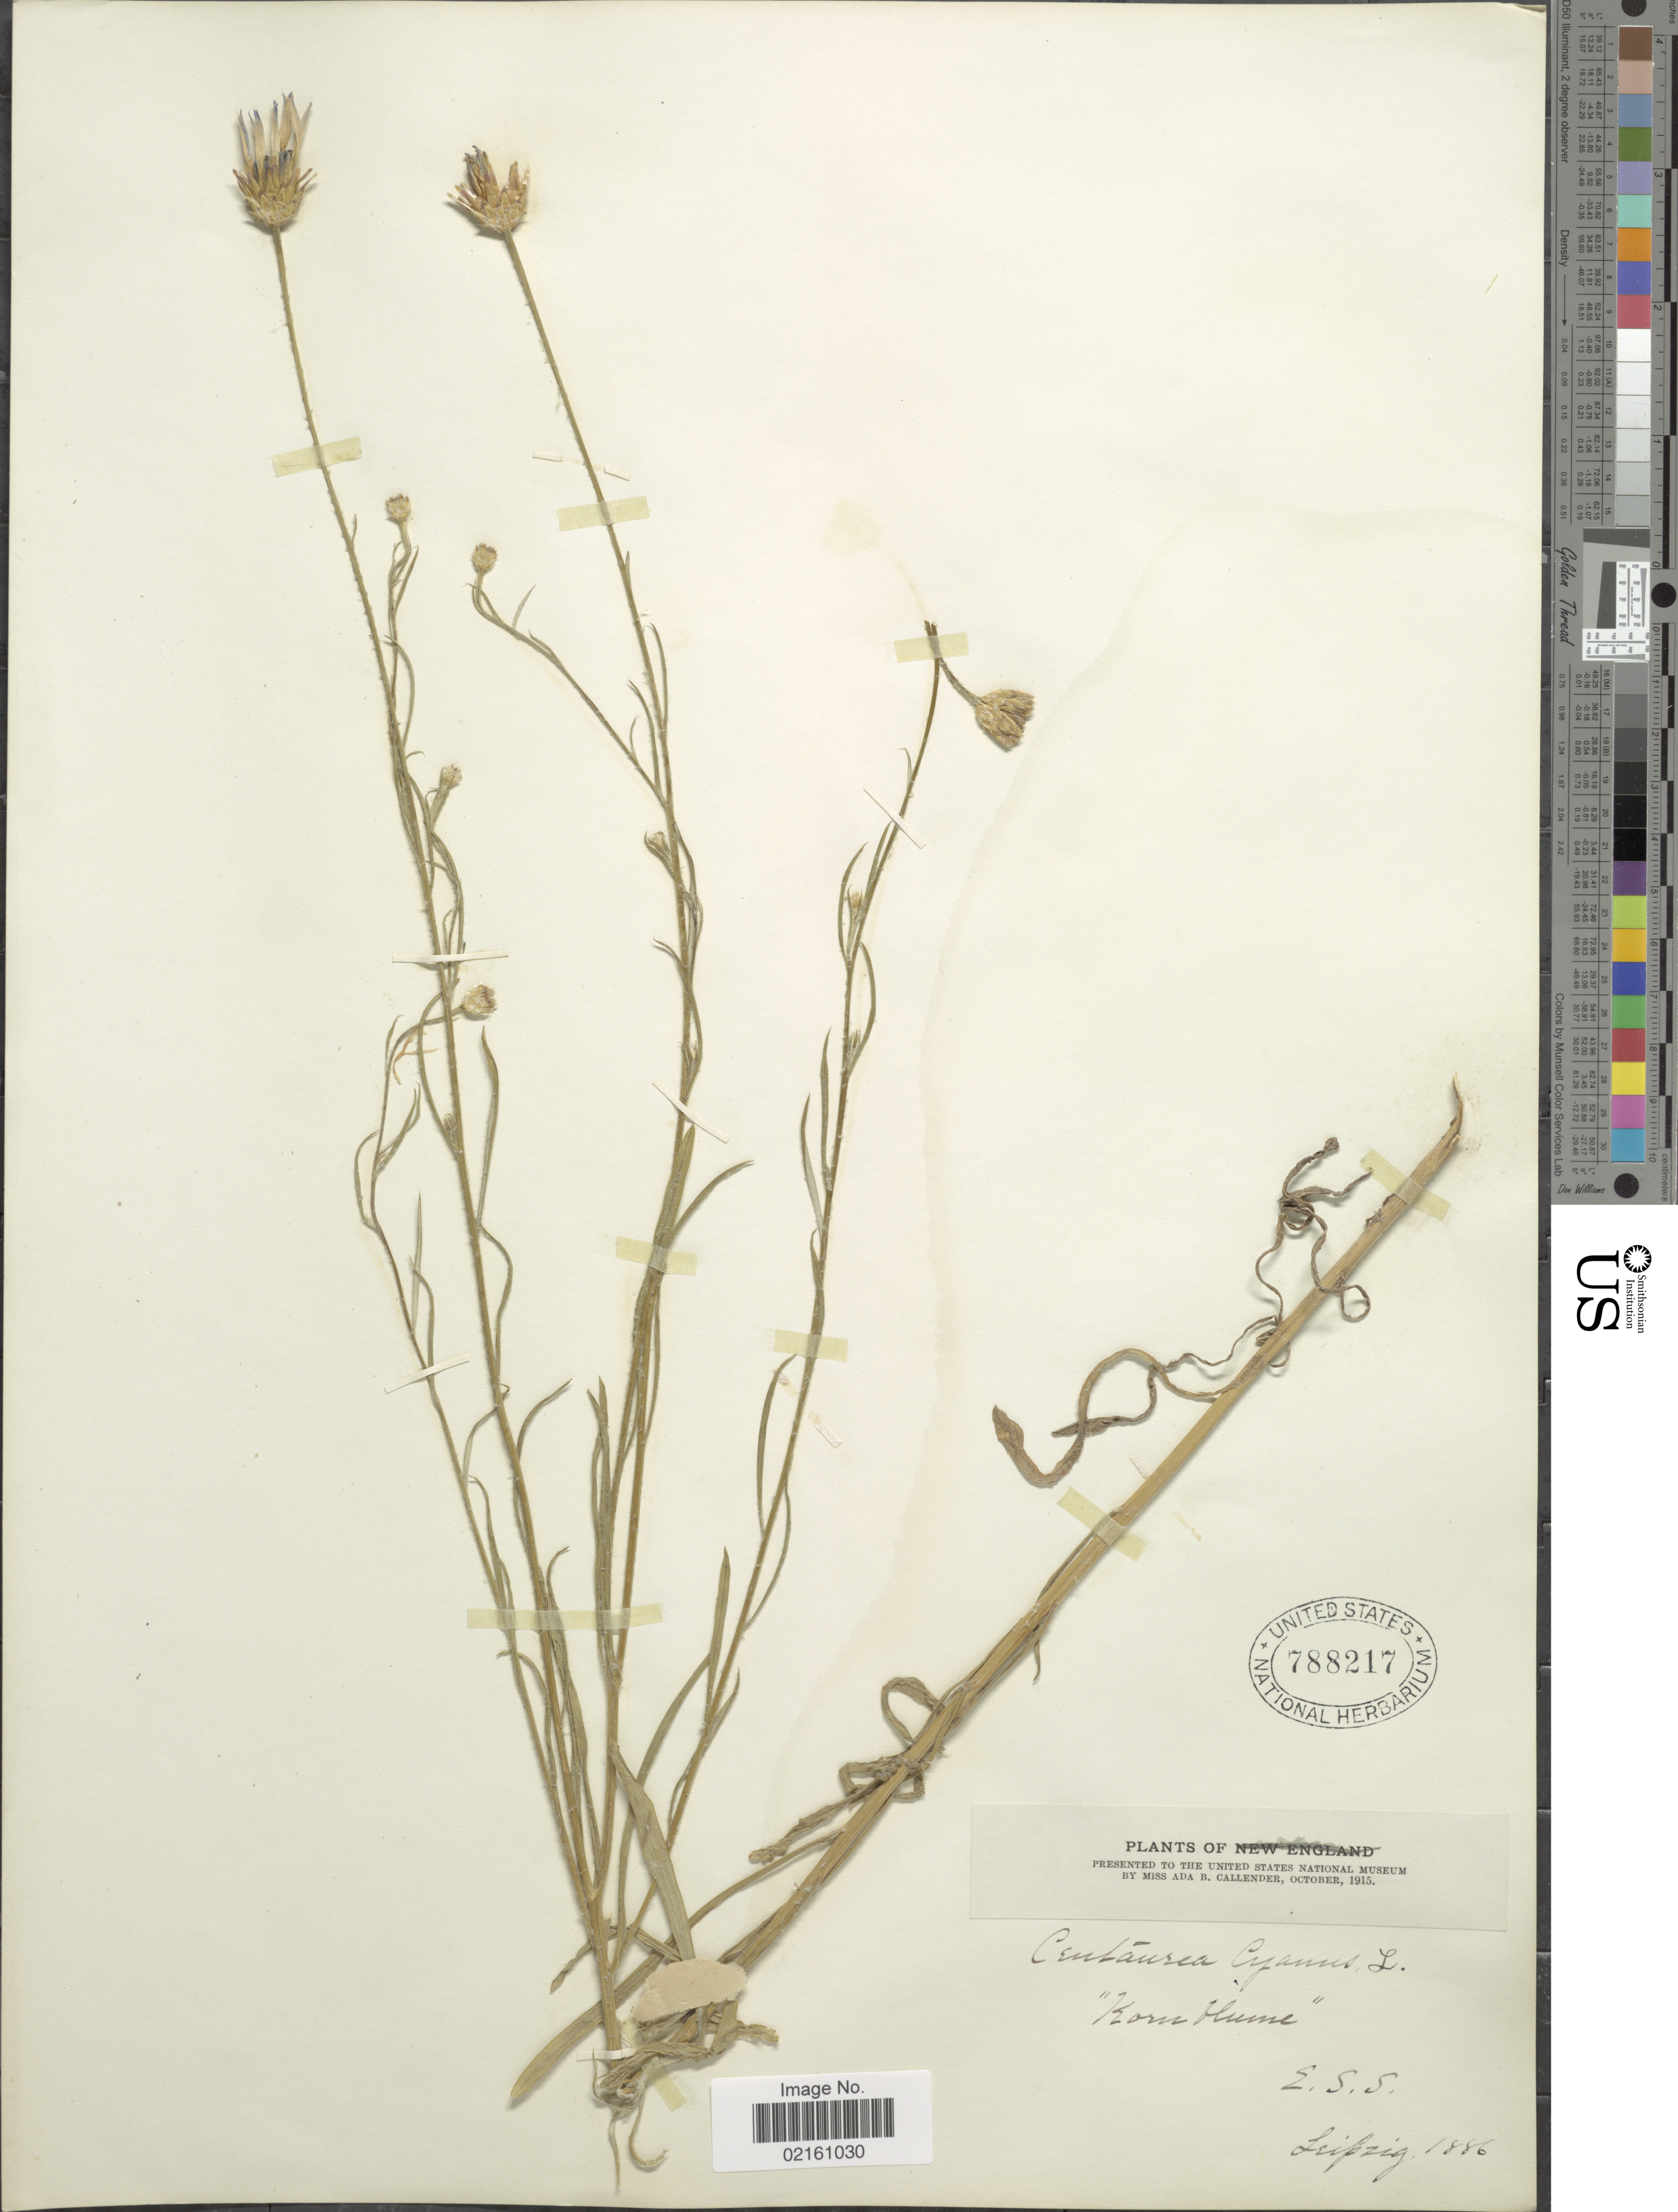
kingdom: Plantae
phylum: Tracheophyta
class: Magnoliopsida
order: Asterales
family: Asteraceae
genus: Centaurea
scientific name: Centaurea cyanus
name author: L.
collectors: E. S. S.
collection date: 1886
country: Germany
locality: Leipzig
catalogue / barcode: US 788217